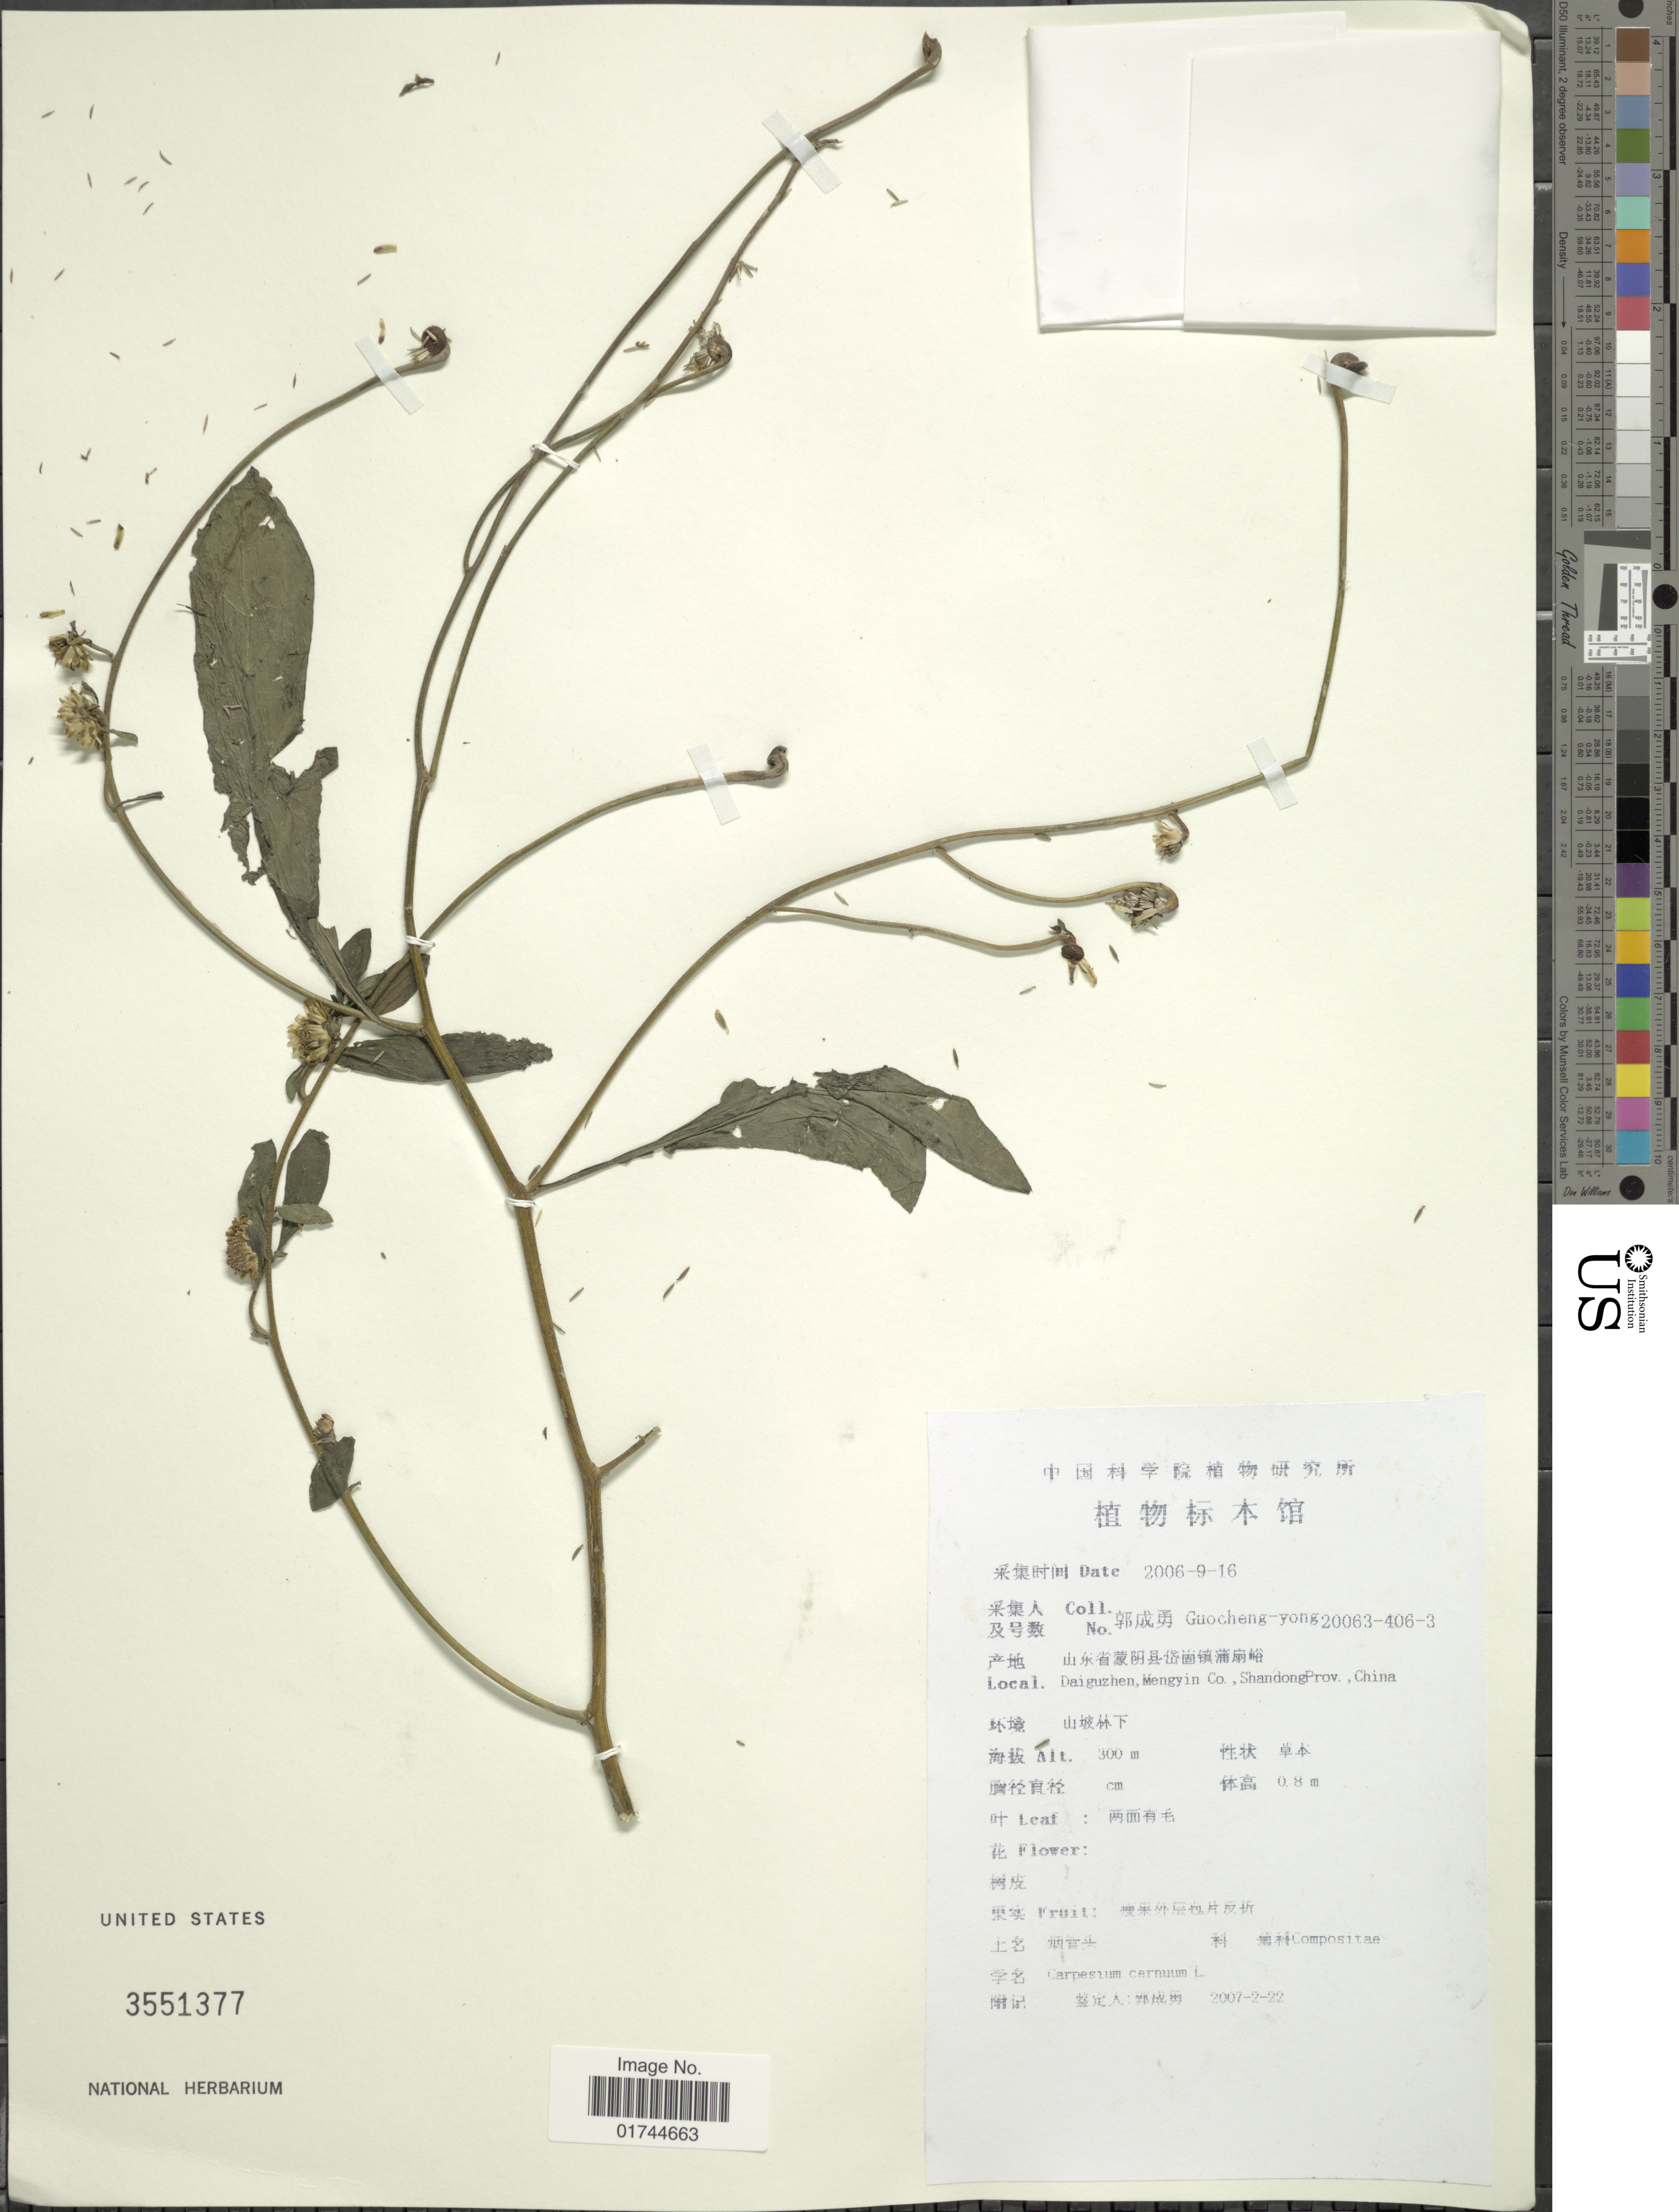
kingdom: Plantae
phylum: Tracheophyta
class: Magnoliopsida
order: Asterales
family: Asteraceae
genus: Carpesium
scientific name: Carpesium cernum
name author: L.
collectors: Guo cheng-yong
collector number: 20063-406-3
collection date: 2006-09-16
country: China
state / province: Shandong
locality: Daiguzhen, Mengyin Co.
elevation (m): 300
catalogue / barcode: US 3551377